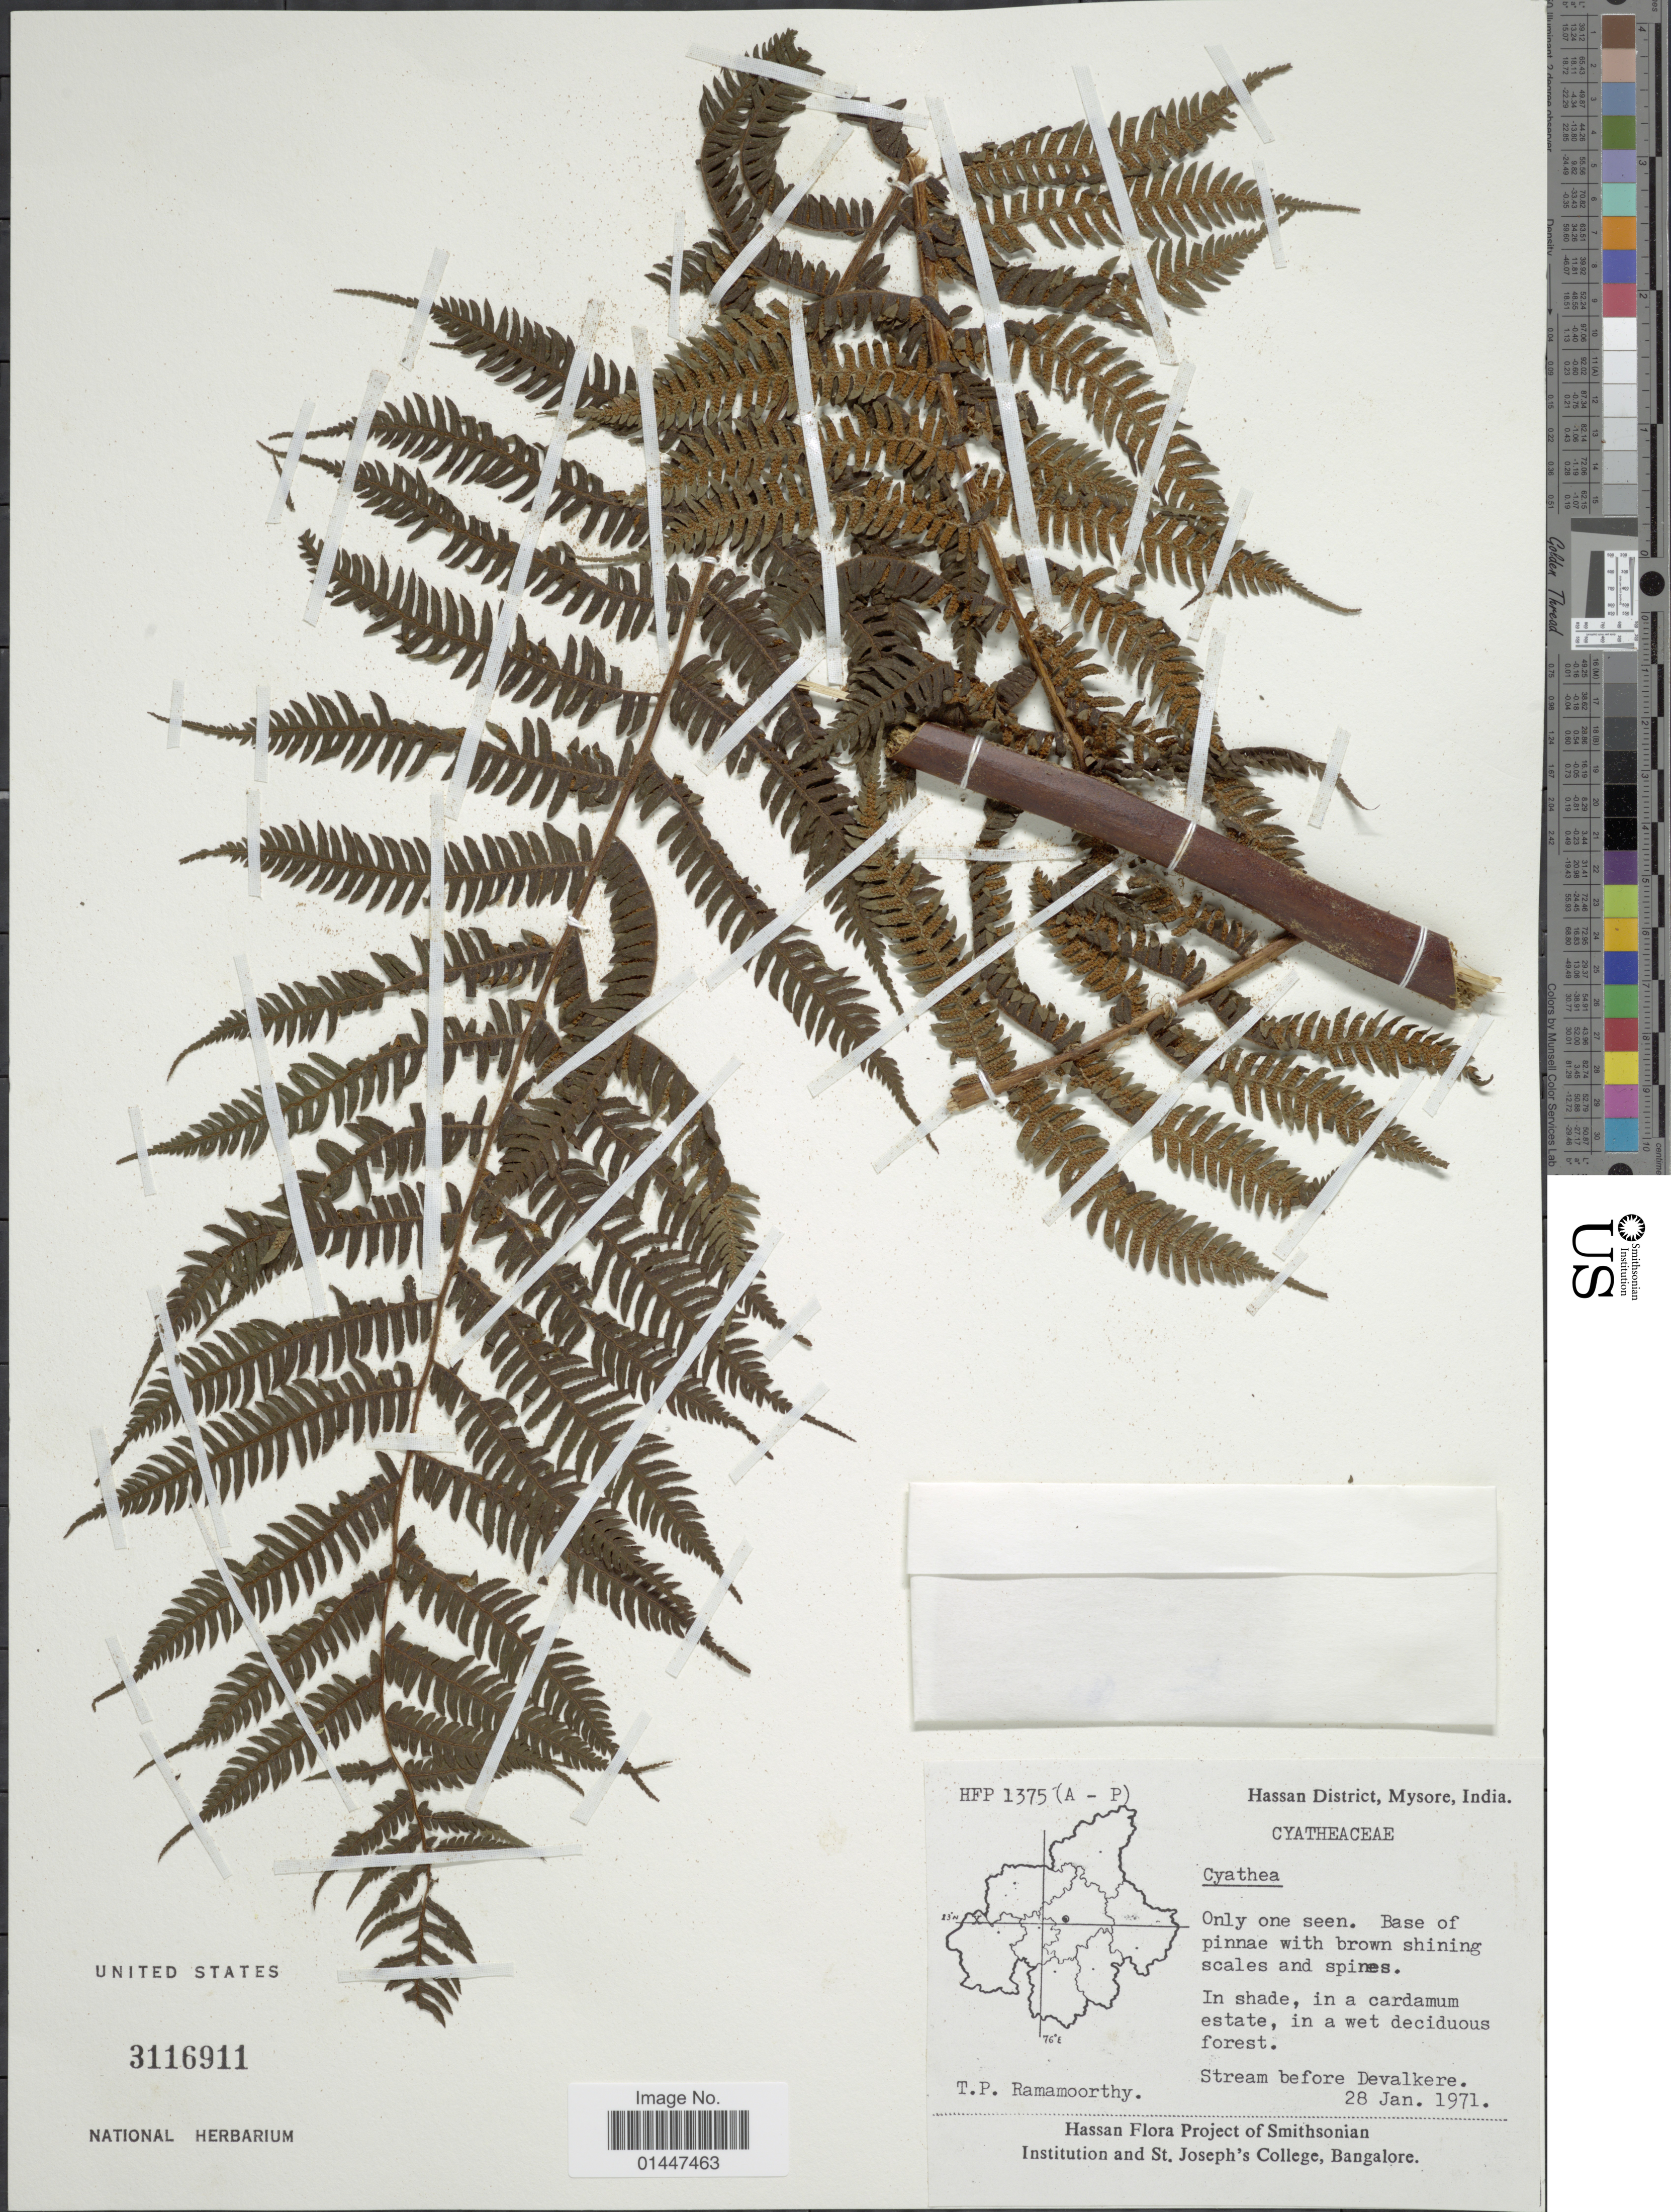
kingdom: Plantae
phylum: Tracheophyta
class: Polypodiopsida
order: Cyatheales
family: Cyatheaceae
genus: Sphaeropteris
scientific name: Sphaeropteris sp.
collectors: T. P. Ramamoorthy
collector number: HFP1375(A-P)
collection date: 1971-01-28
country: India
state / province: Karnataka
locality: Hassan District, Mysore. In shade, in a cardamum estate, in a wet deciduous forest. Stream before Devalkere.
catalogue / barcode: US 3116911